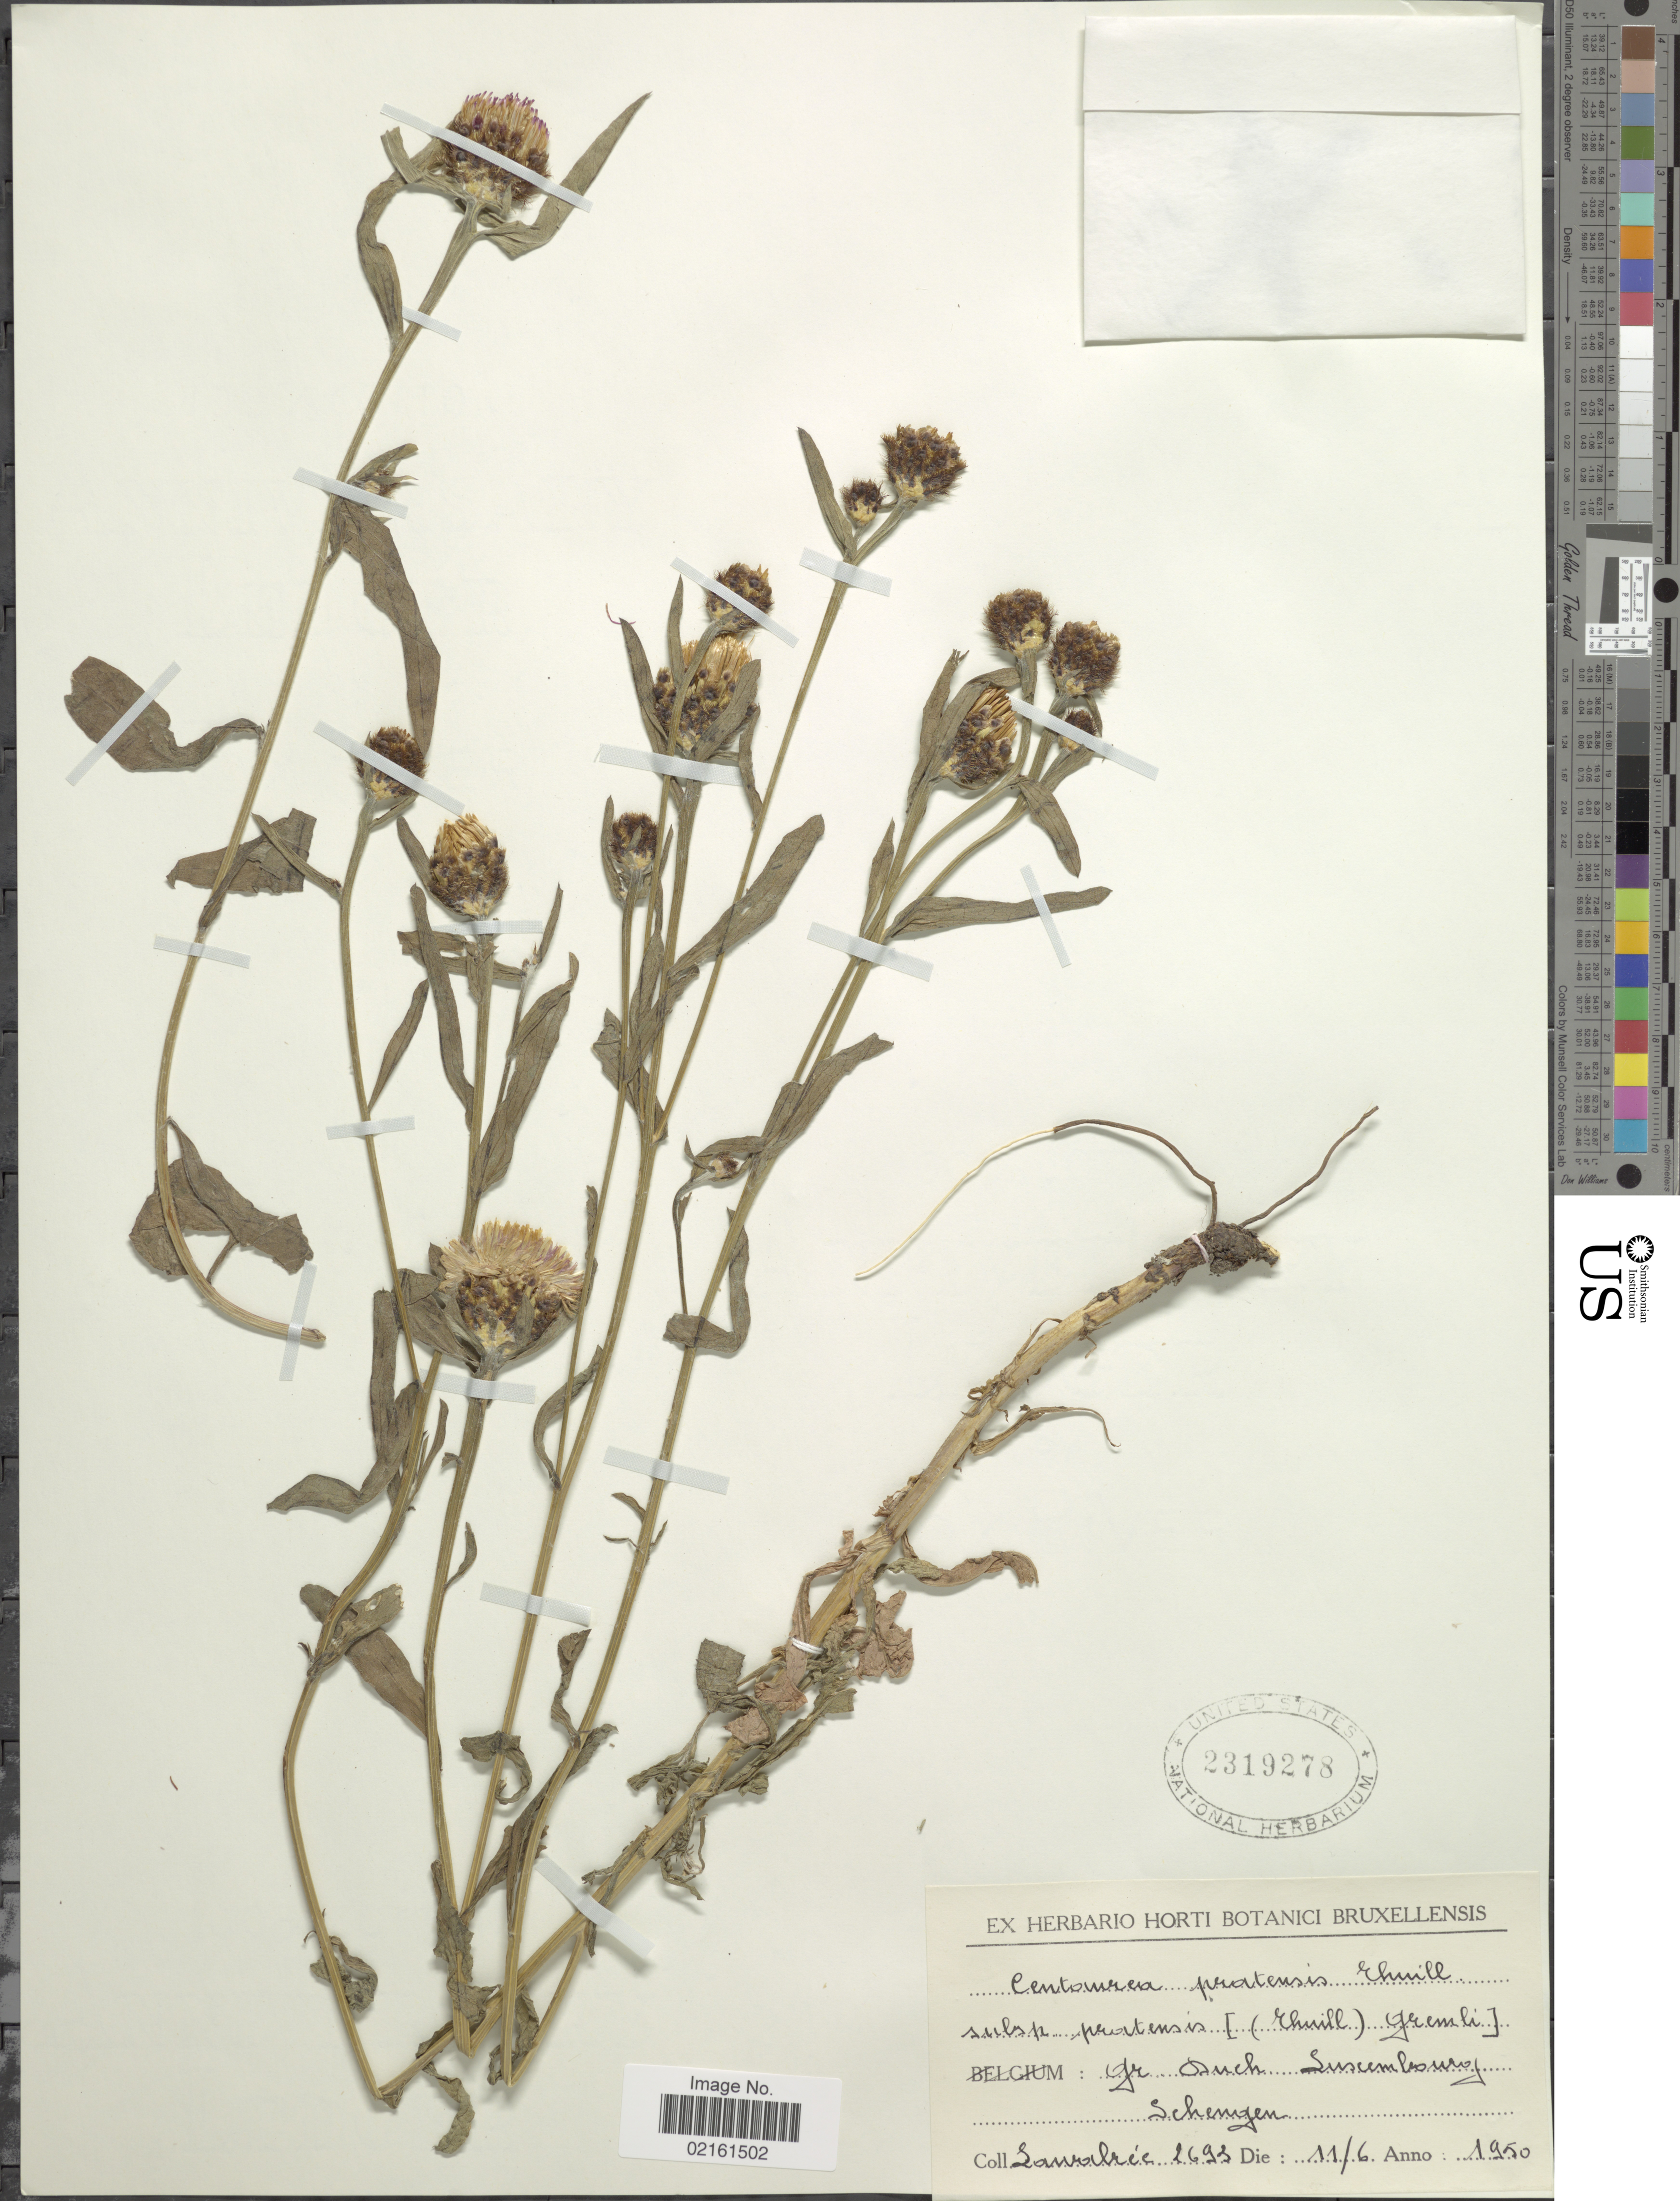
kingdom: Plantae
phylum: Tracheophyta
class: Magnoliopsida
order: Asterales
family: Asteraceae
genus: Centaurea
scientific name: Centaurea thuilliensis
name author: (Dostál) J. Duvign. & Lambinon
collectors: Lawalrée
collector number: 2693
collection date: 1950-06-11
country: Luxembourg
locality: Fr Duch Luxembourg, Schemsen [interpreted]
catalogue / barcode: US 2319278